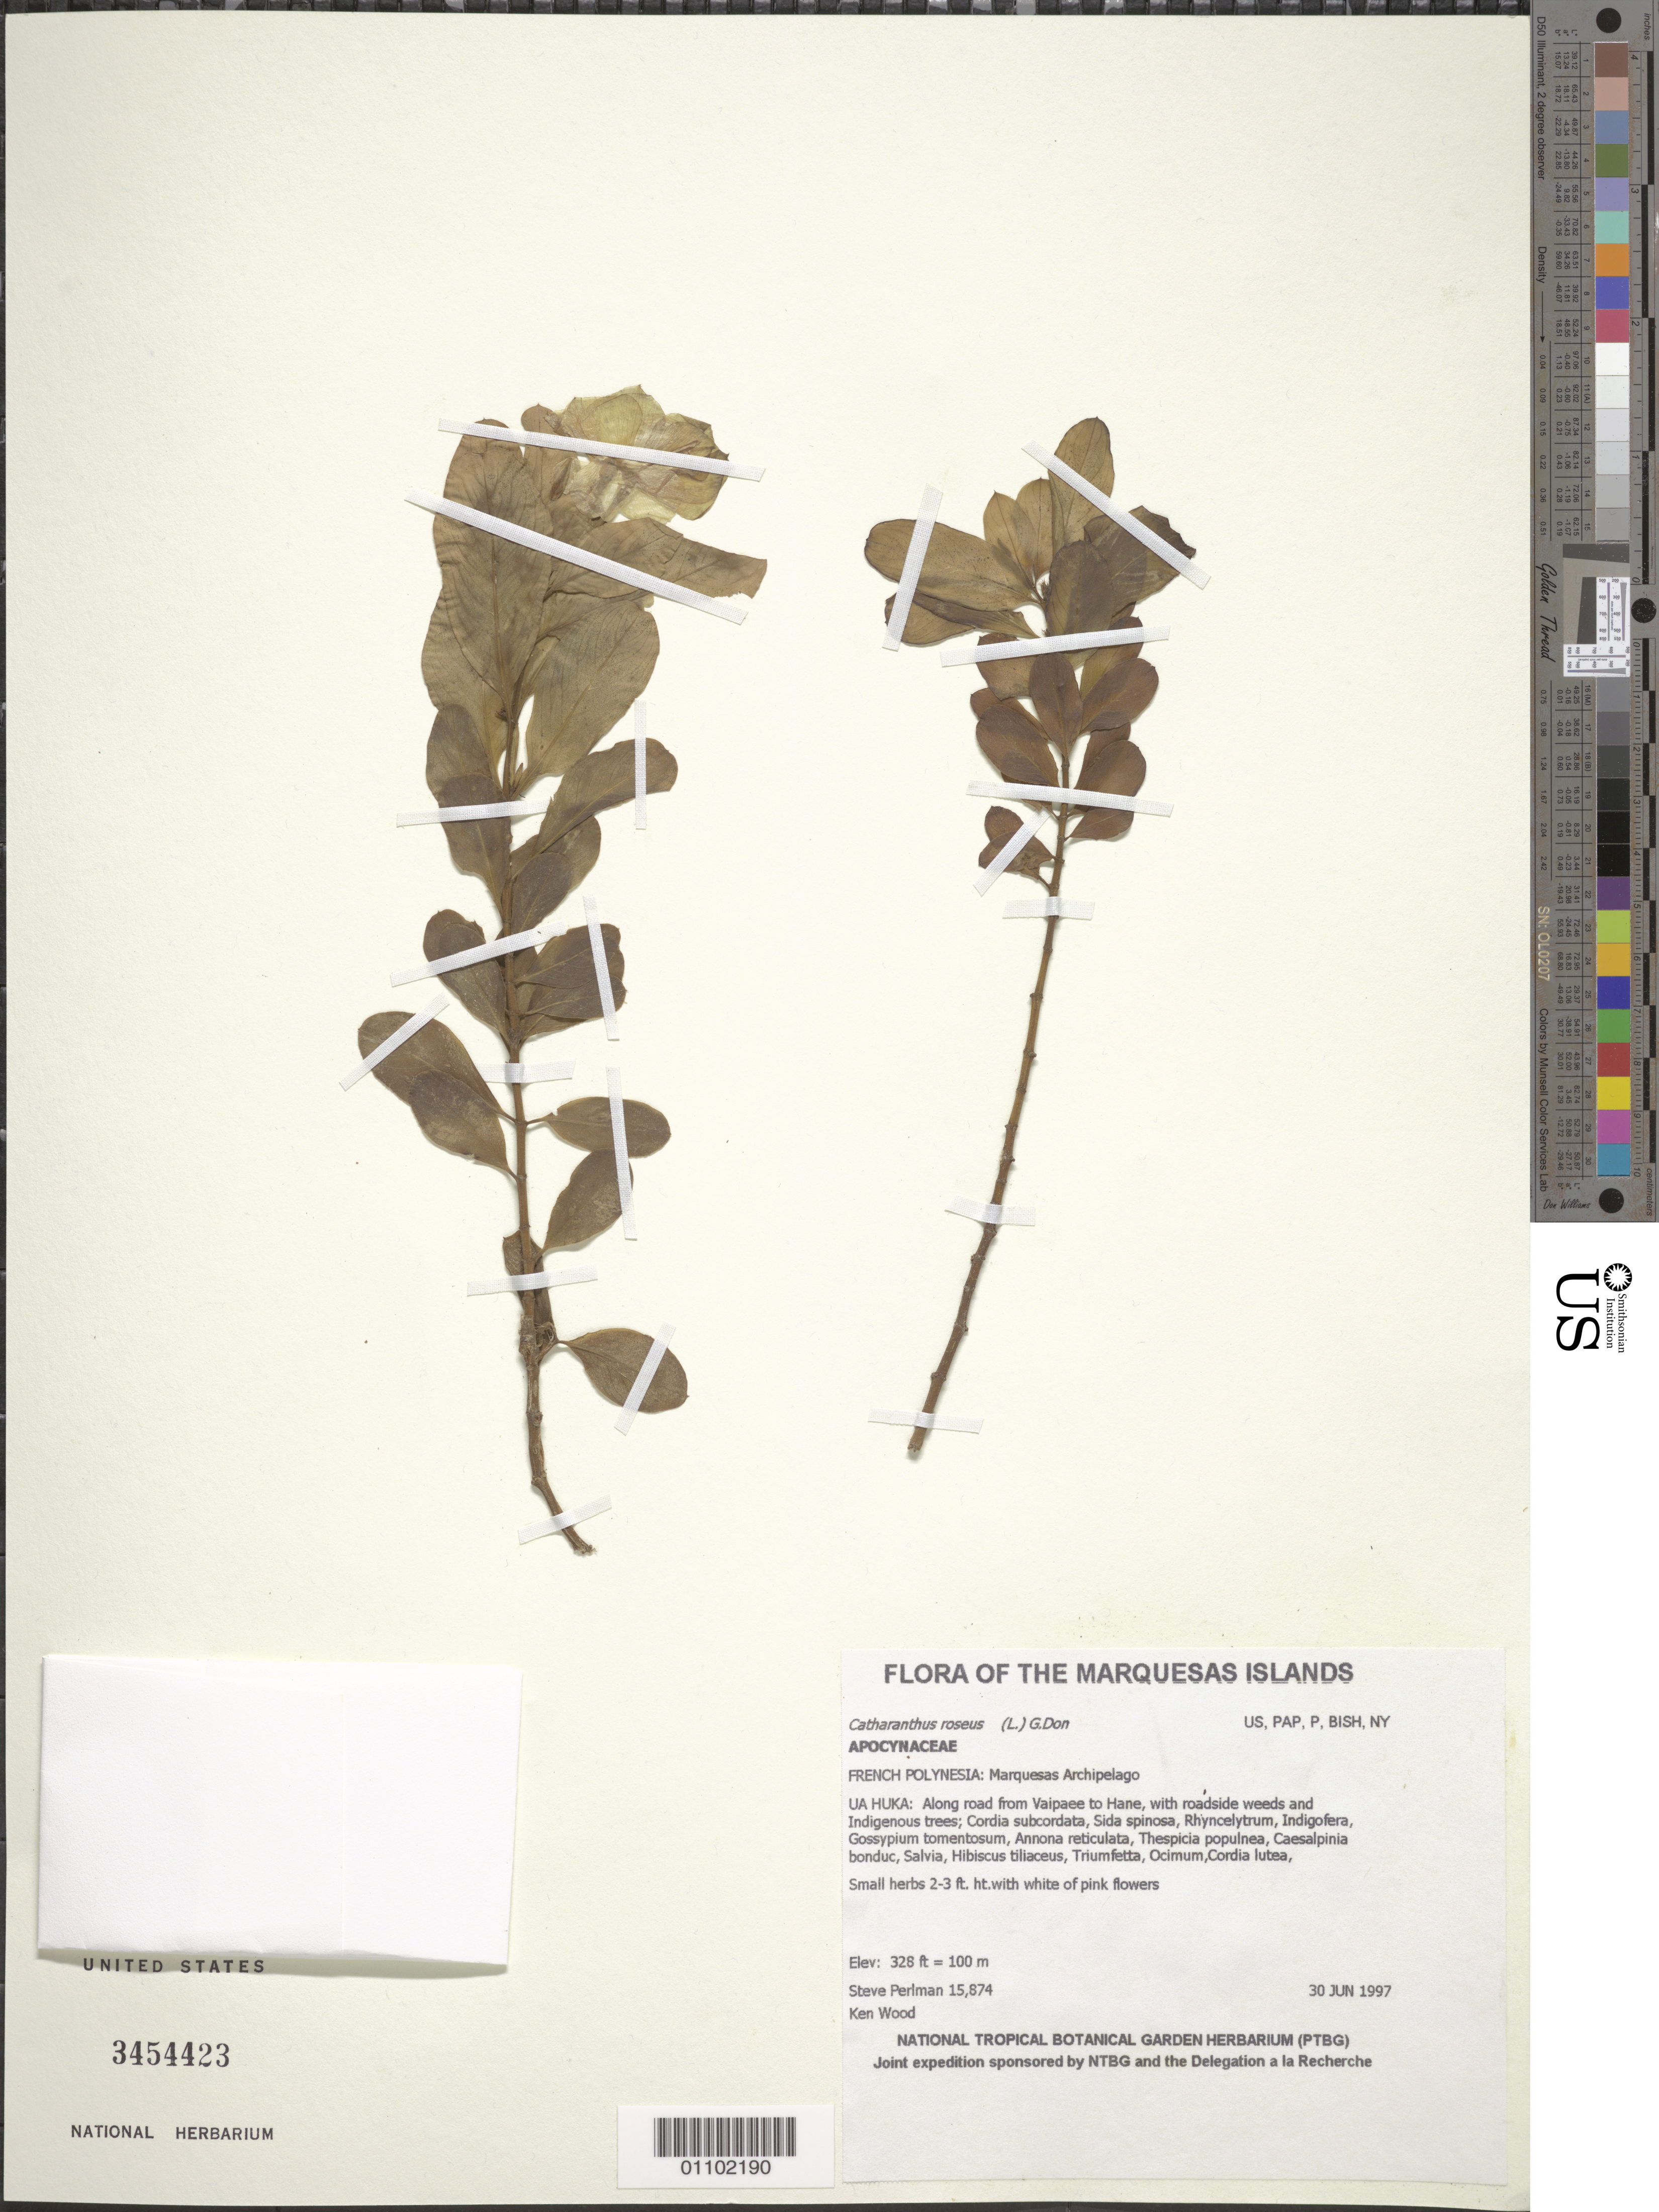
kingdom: Plantae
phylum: Tracheophyta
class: Magnoliopsida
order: Gentianales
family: Apocynaceae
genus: Catharanthus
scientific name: Catharanthus roseus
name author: (L.) G. Don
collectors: S. P. Perlman & K. R. Wood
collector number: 15874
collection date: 1997-06-30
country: French Polynesia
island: Ua Huka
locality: Along road from Vaipaee to Hane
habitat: Roadside. With weeds and indigenous trees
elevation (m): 100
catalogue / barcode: US 3454423